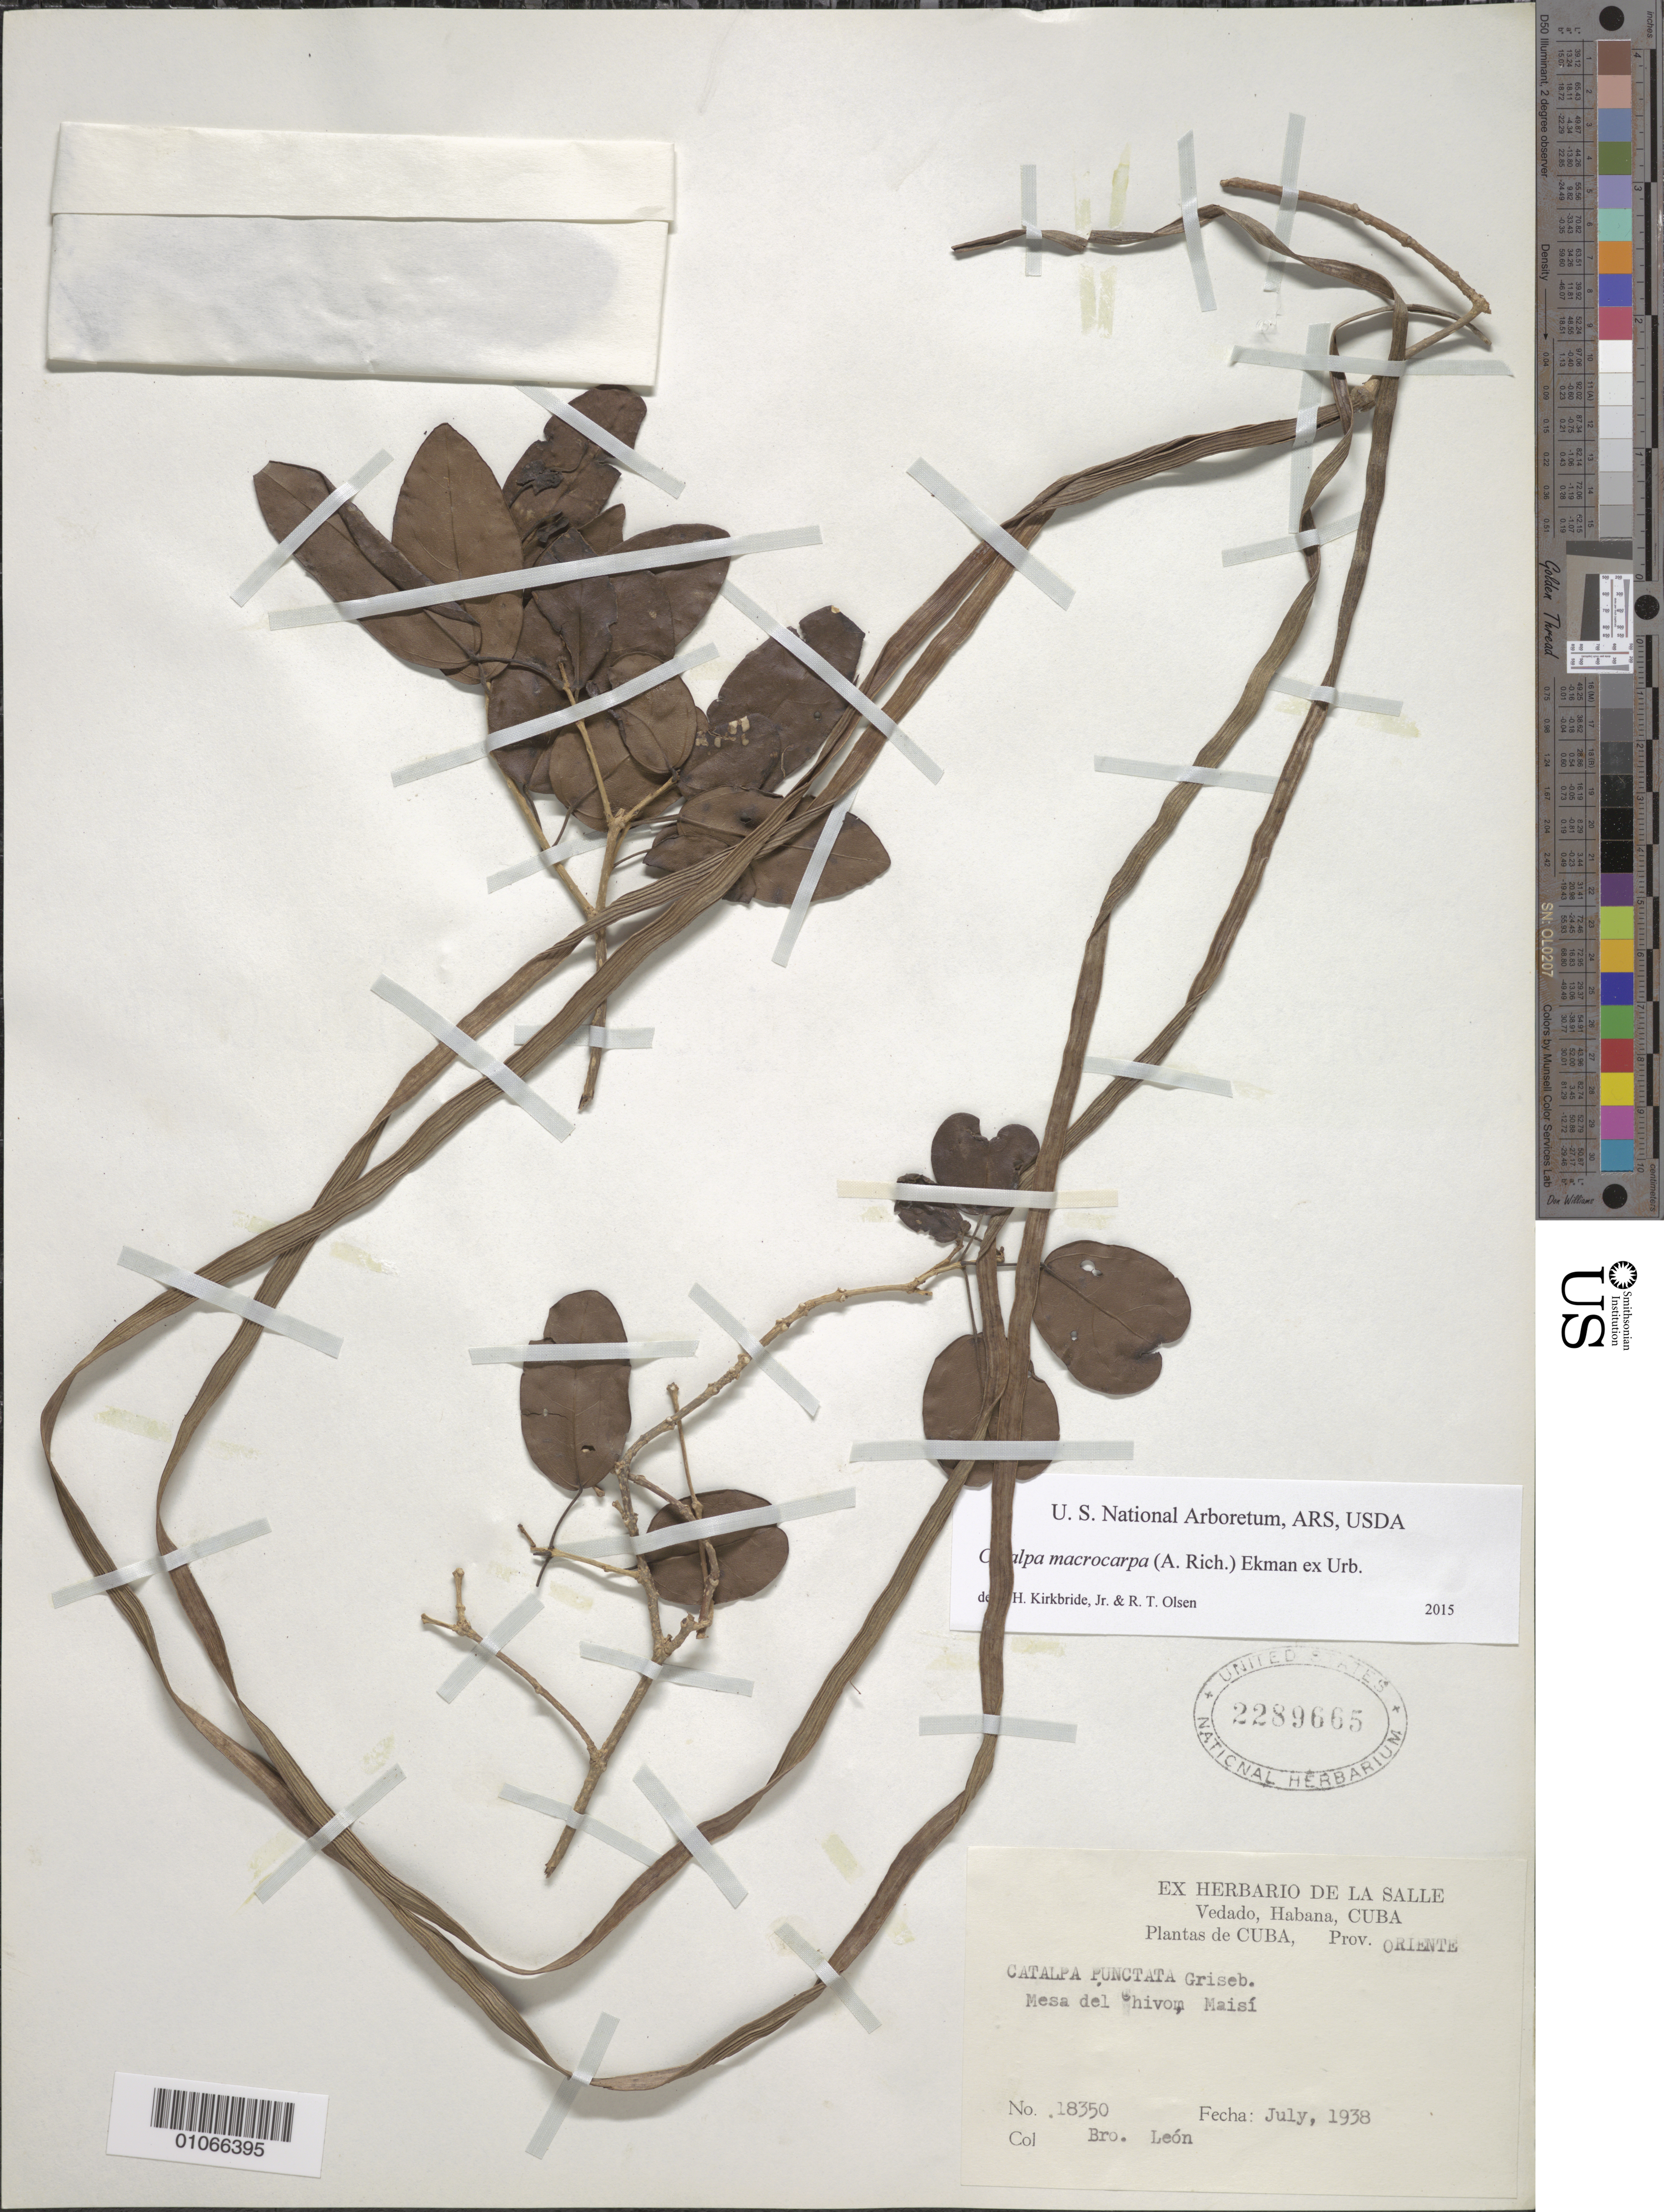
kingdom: Plantae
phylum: Tracheophyta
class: Magnoliopsida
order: Lamiales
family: Bignoniaceae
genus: Catalpa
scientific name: Catalpa punctata Griseb., nom. illeg.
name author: Griseb.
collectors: Bro. León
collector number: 18350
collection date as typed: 01 Jul 1938 to 31 Jul 1938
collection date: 1938-07-01/1938-07-31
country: Cuba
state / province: Oriente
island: Cuba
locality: Mesa del Chivom, Maisi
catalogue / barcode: US 2289665